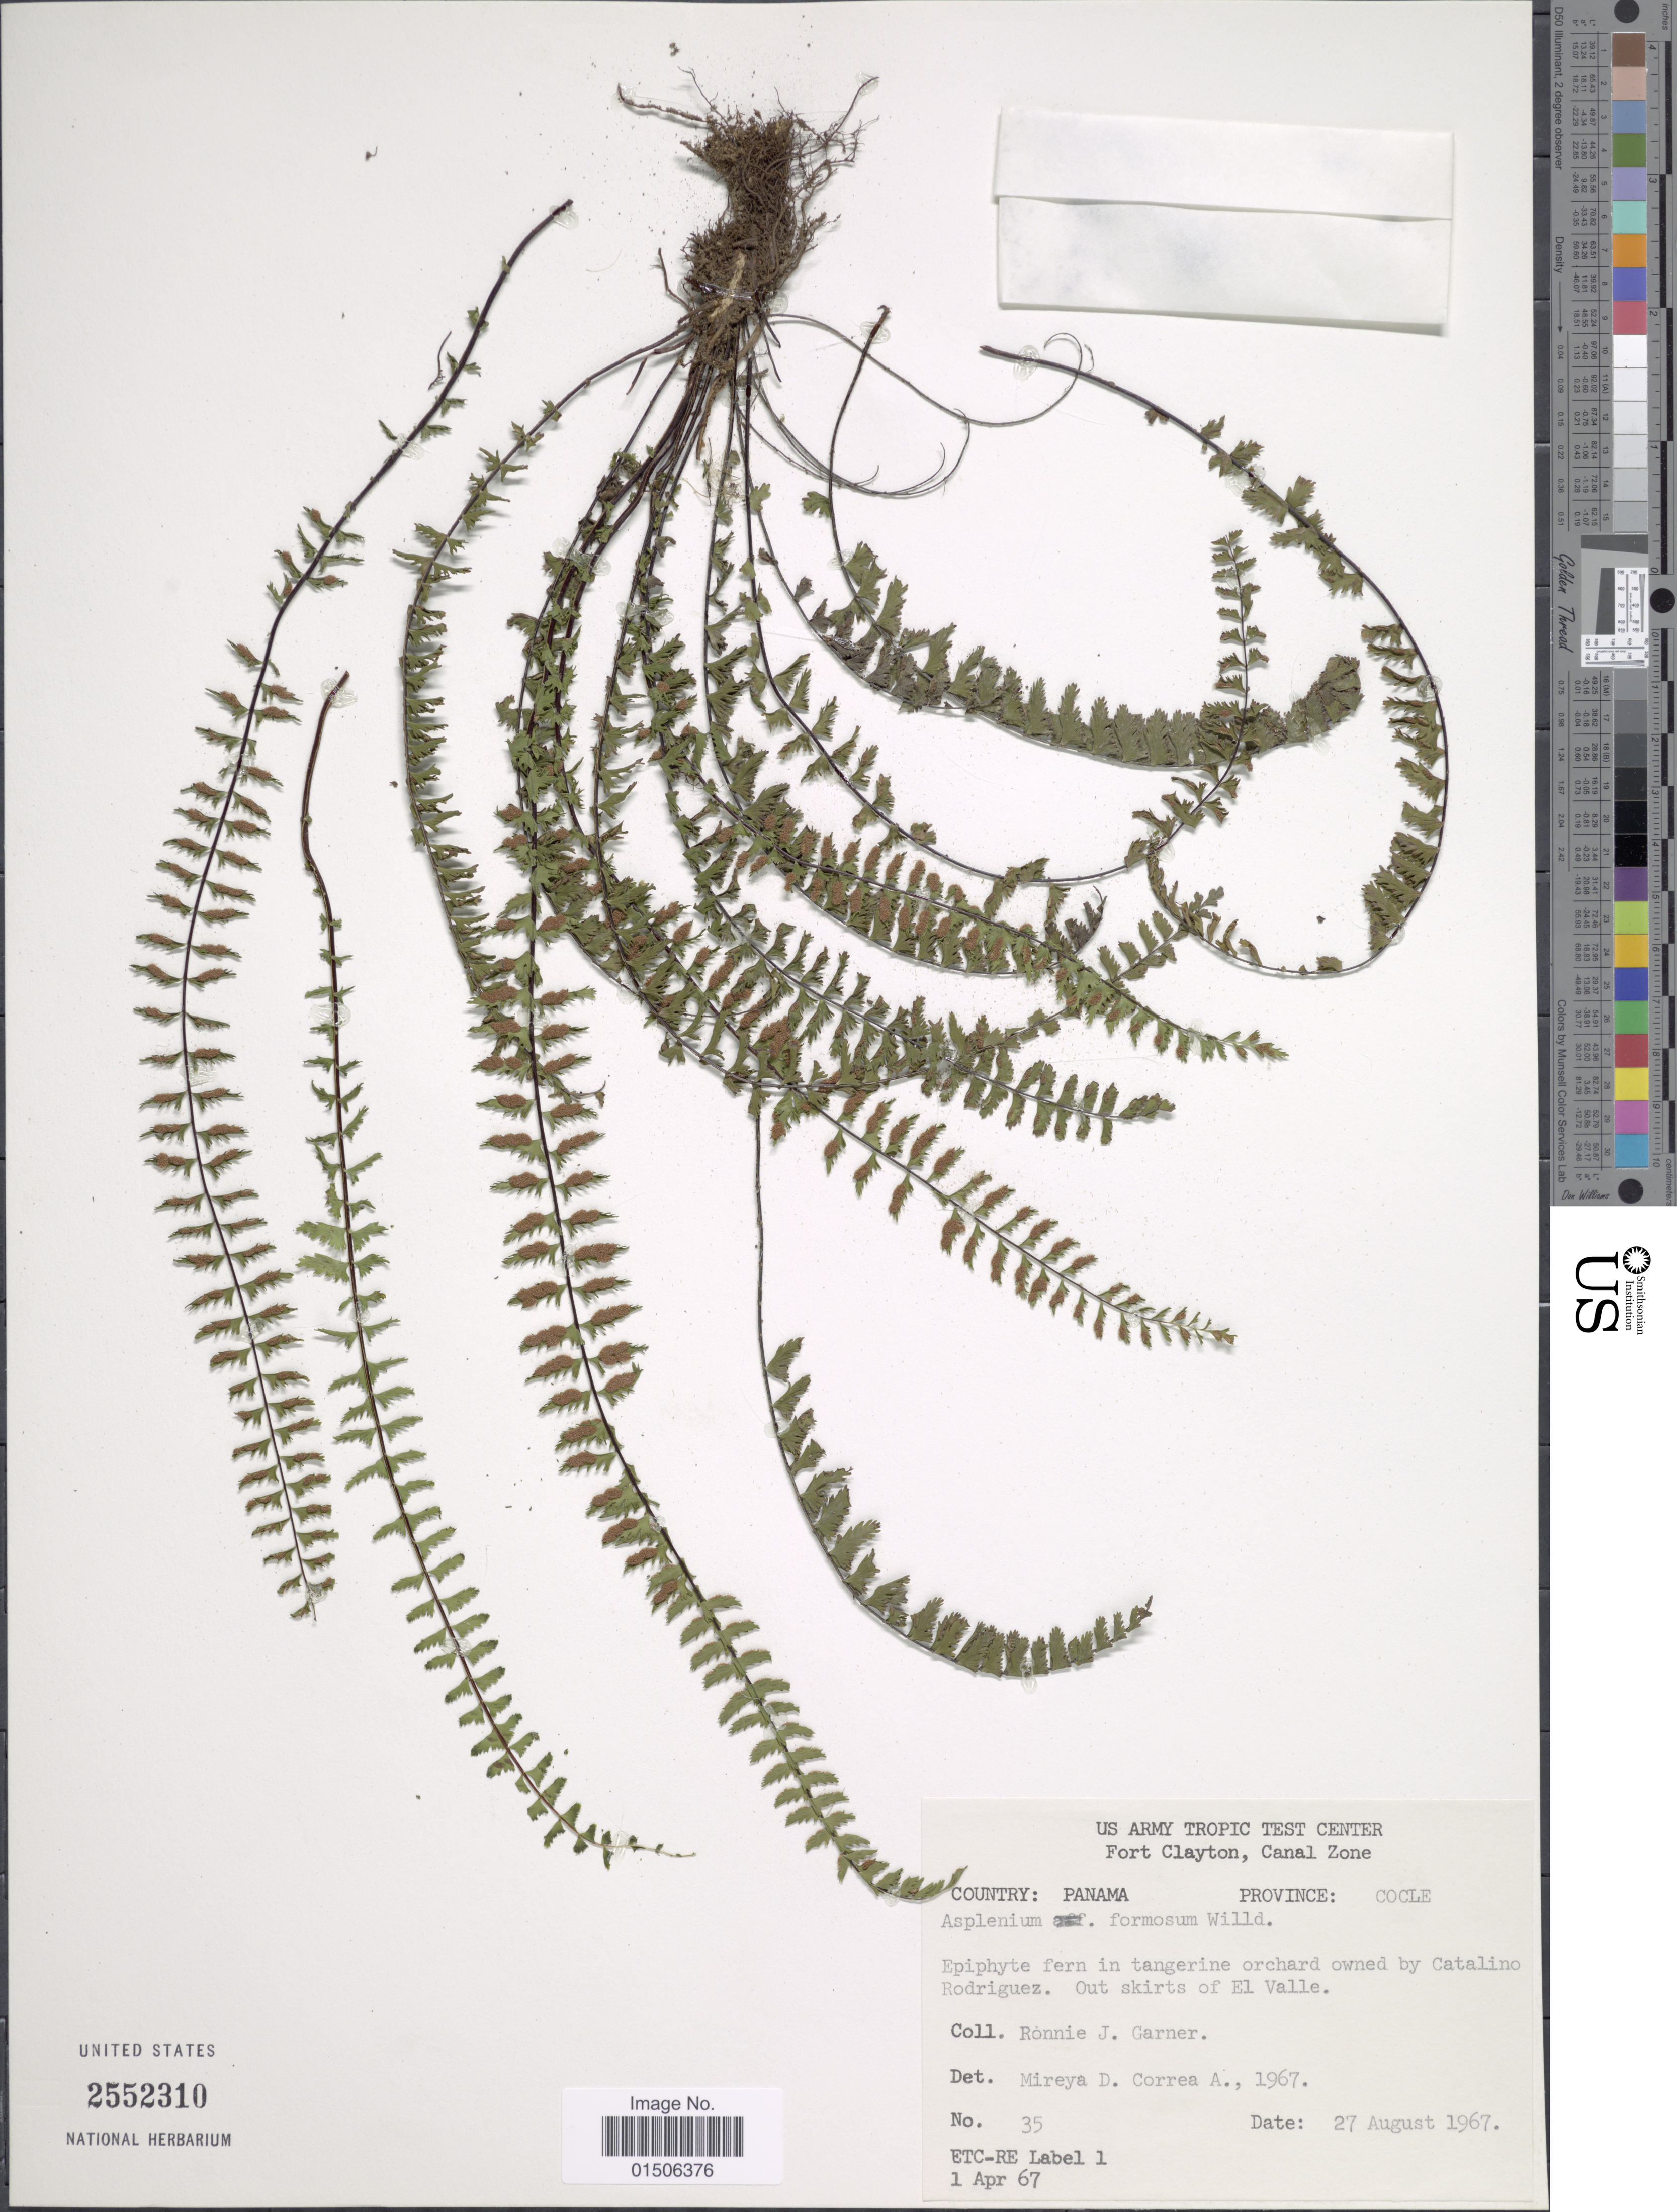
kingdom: Plantae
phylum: Tracheophyta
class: Polypodiopsida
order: Polypodiales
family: Aspleniaceae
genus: Asplenium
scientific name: Asplenium formosum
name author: Willd.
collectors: R. J. Garner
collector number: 35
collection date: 1967-08-27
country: Panama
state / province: Coclé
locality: Fort Clayton, Canal Zone, Epiphyte fern in tangerine orchard owned by Catalino Rodriquez. Out skirts of El Valle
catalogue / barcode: US 2552310